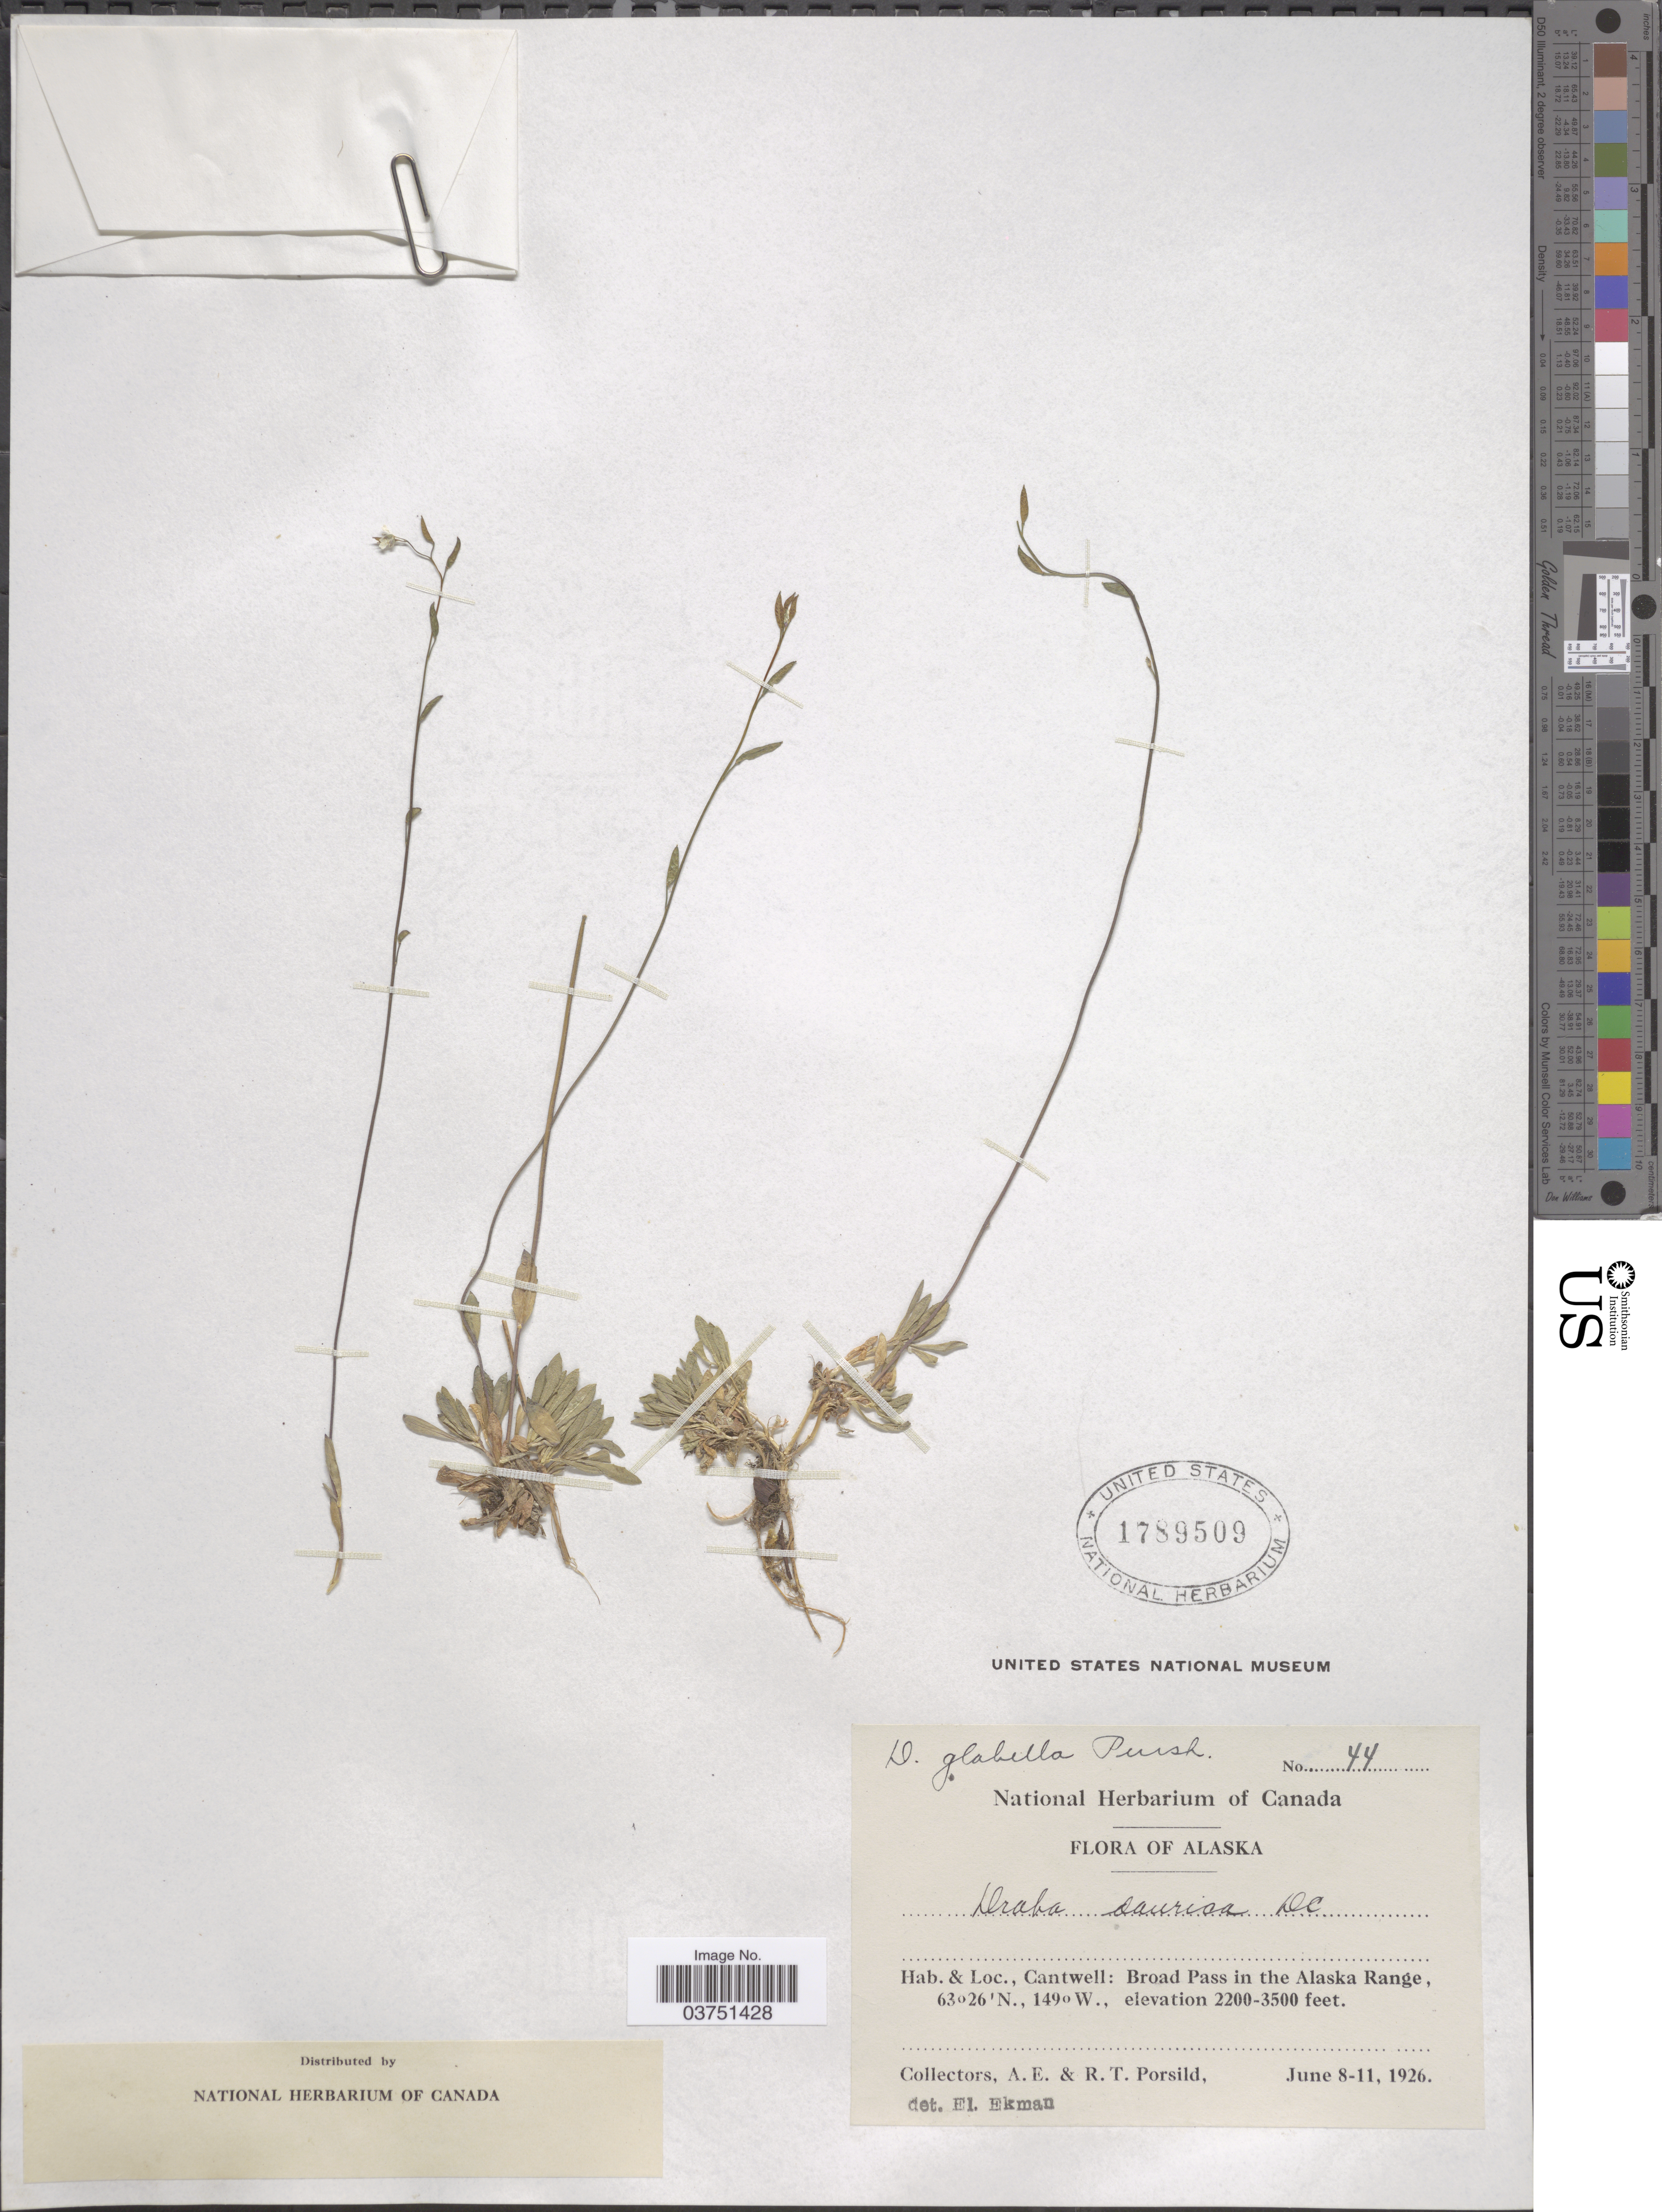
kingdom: Plantae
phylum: Tracheophyta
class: Magnoliopsida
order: Brassicales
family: Brassicaceae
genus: Draba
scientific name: Draba glabella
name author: Pursh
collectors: A. E. Porsild & R. T. Porsild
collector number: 44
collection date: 1926-06-08/1926-06-11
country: United States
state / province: Alaska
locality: Cantwell: Broad Pass in the Alaska Range.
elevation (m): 671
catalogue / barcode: US 1789509